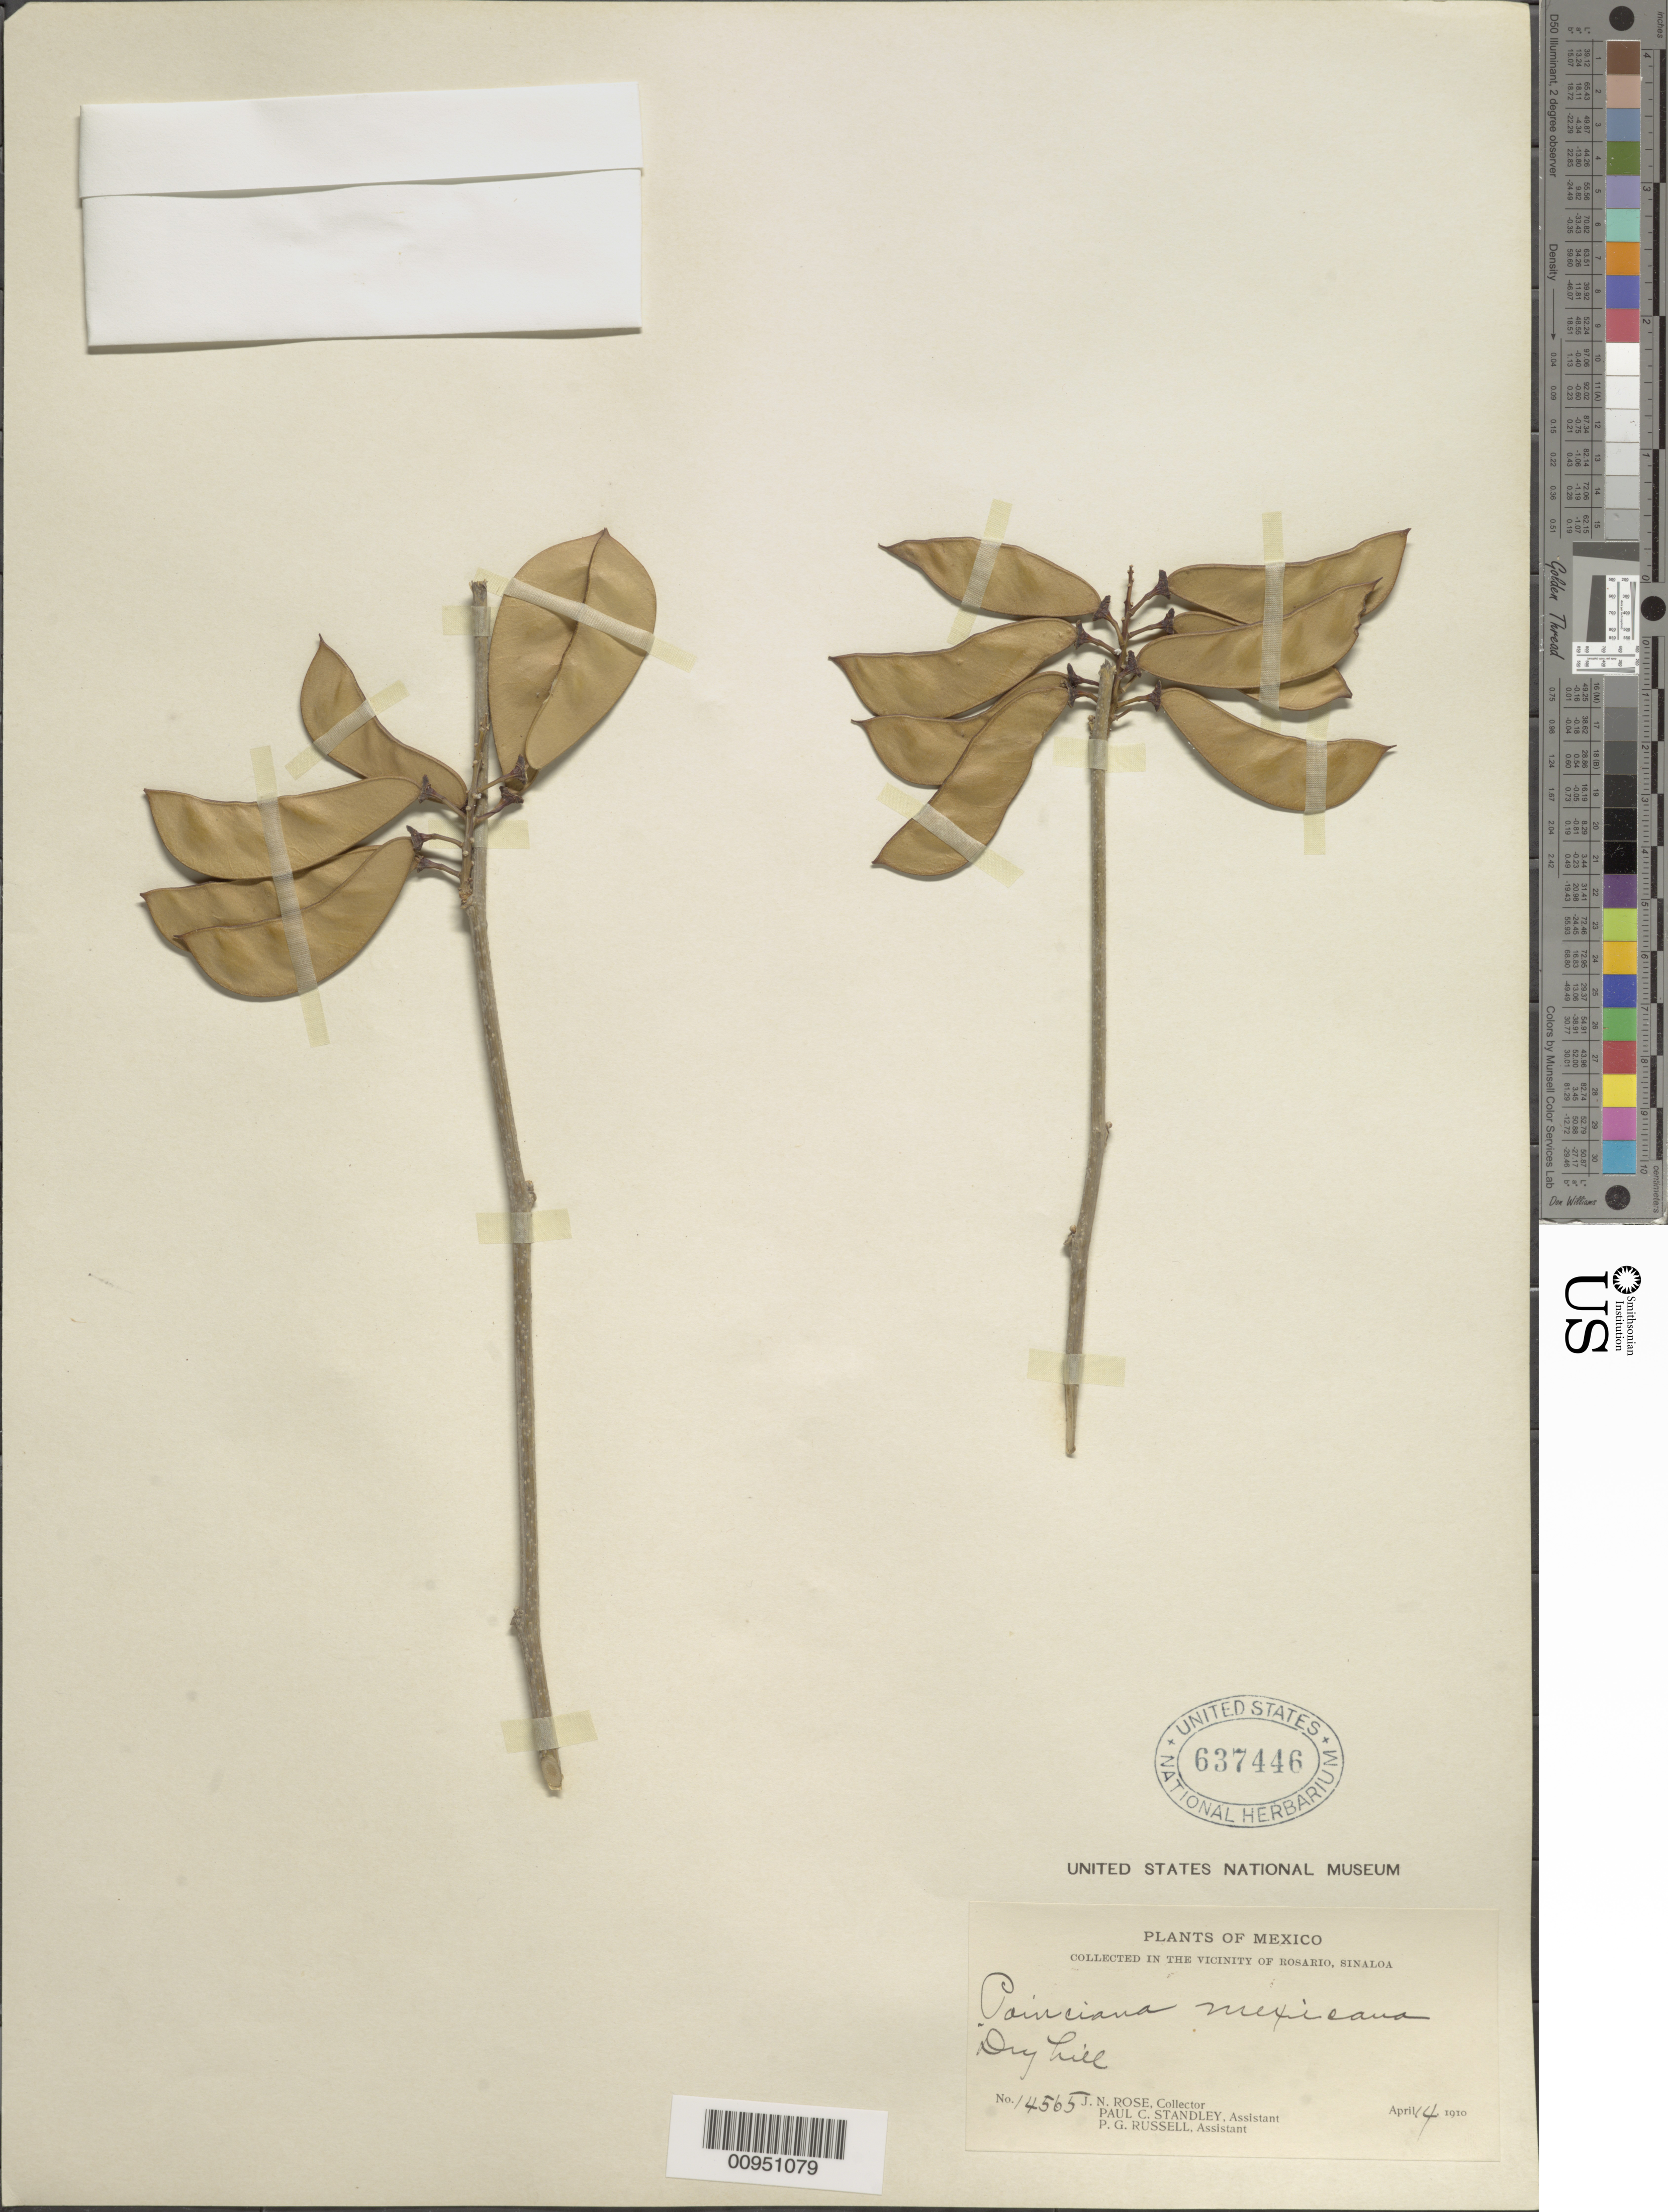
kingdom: Plantae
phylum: Tracheophyta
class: Magnoliopsida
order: Fabales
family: Fabaceae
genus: Poinciana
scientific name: Poinciana mexicana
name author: Rose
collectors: J. N. Rose, P. C. Standley & P. G. Russell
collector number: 14565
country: Mexico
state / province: Sinaloa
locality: Rosario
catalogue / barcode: US 637446